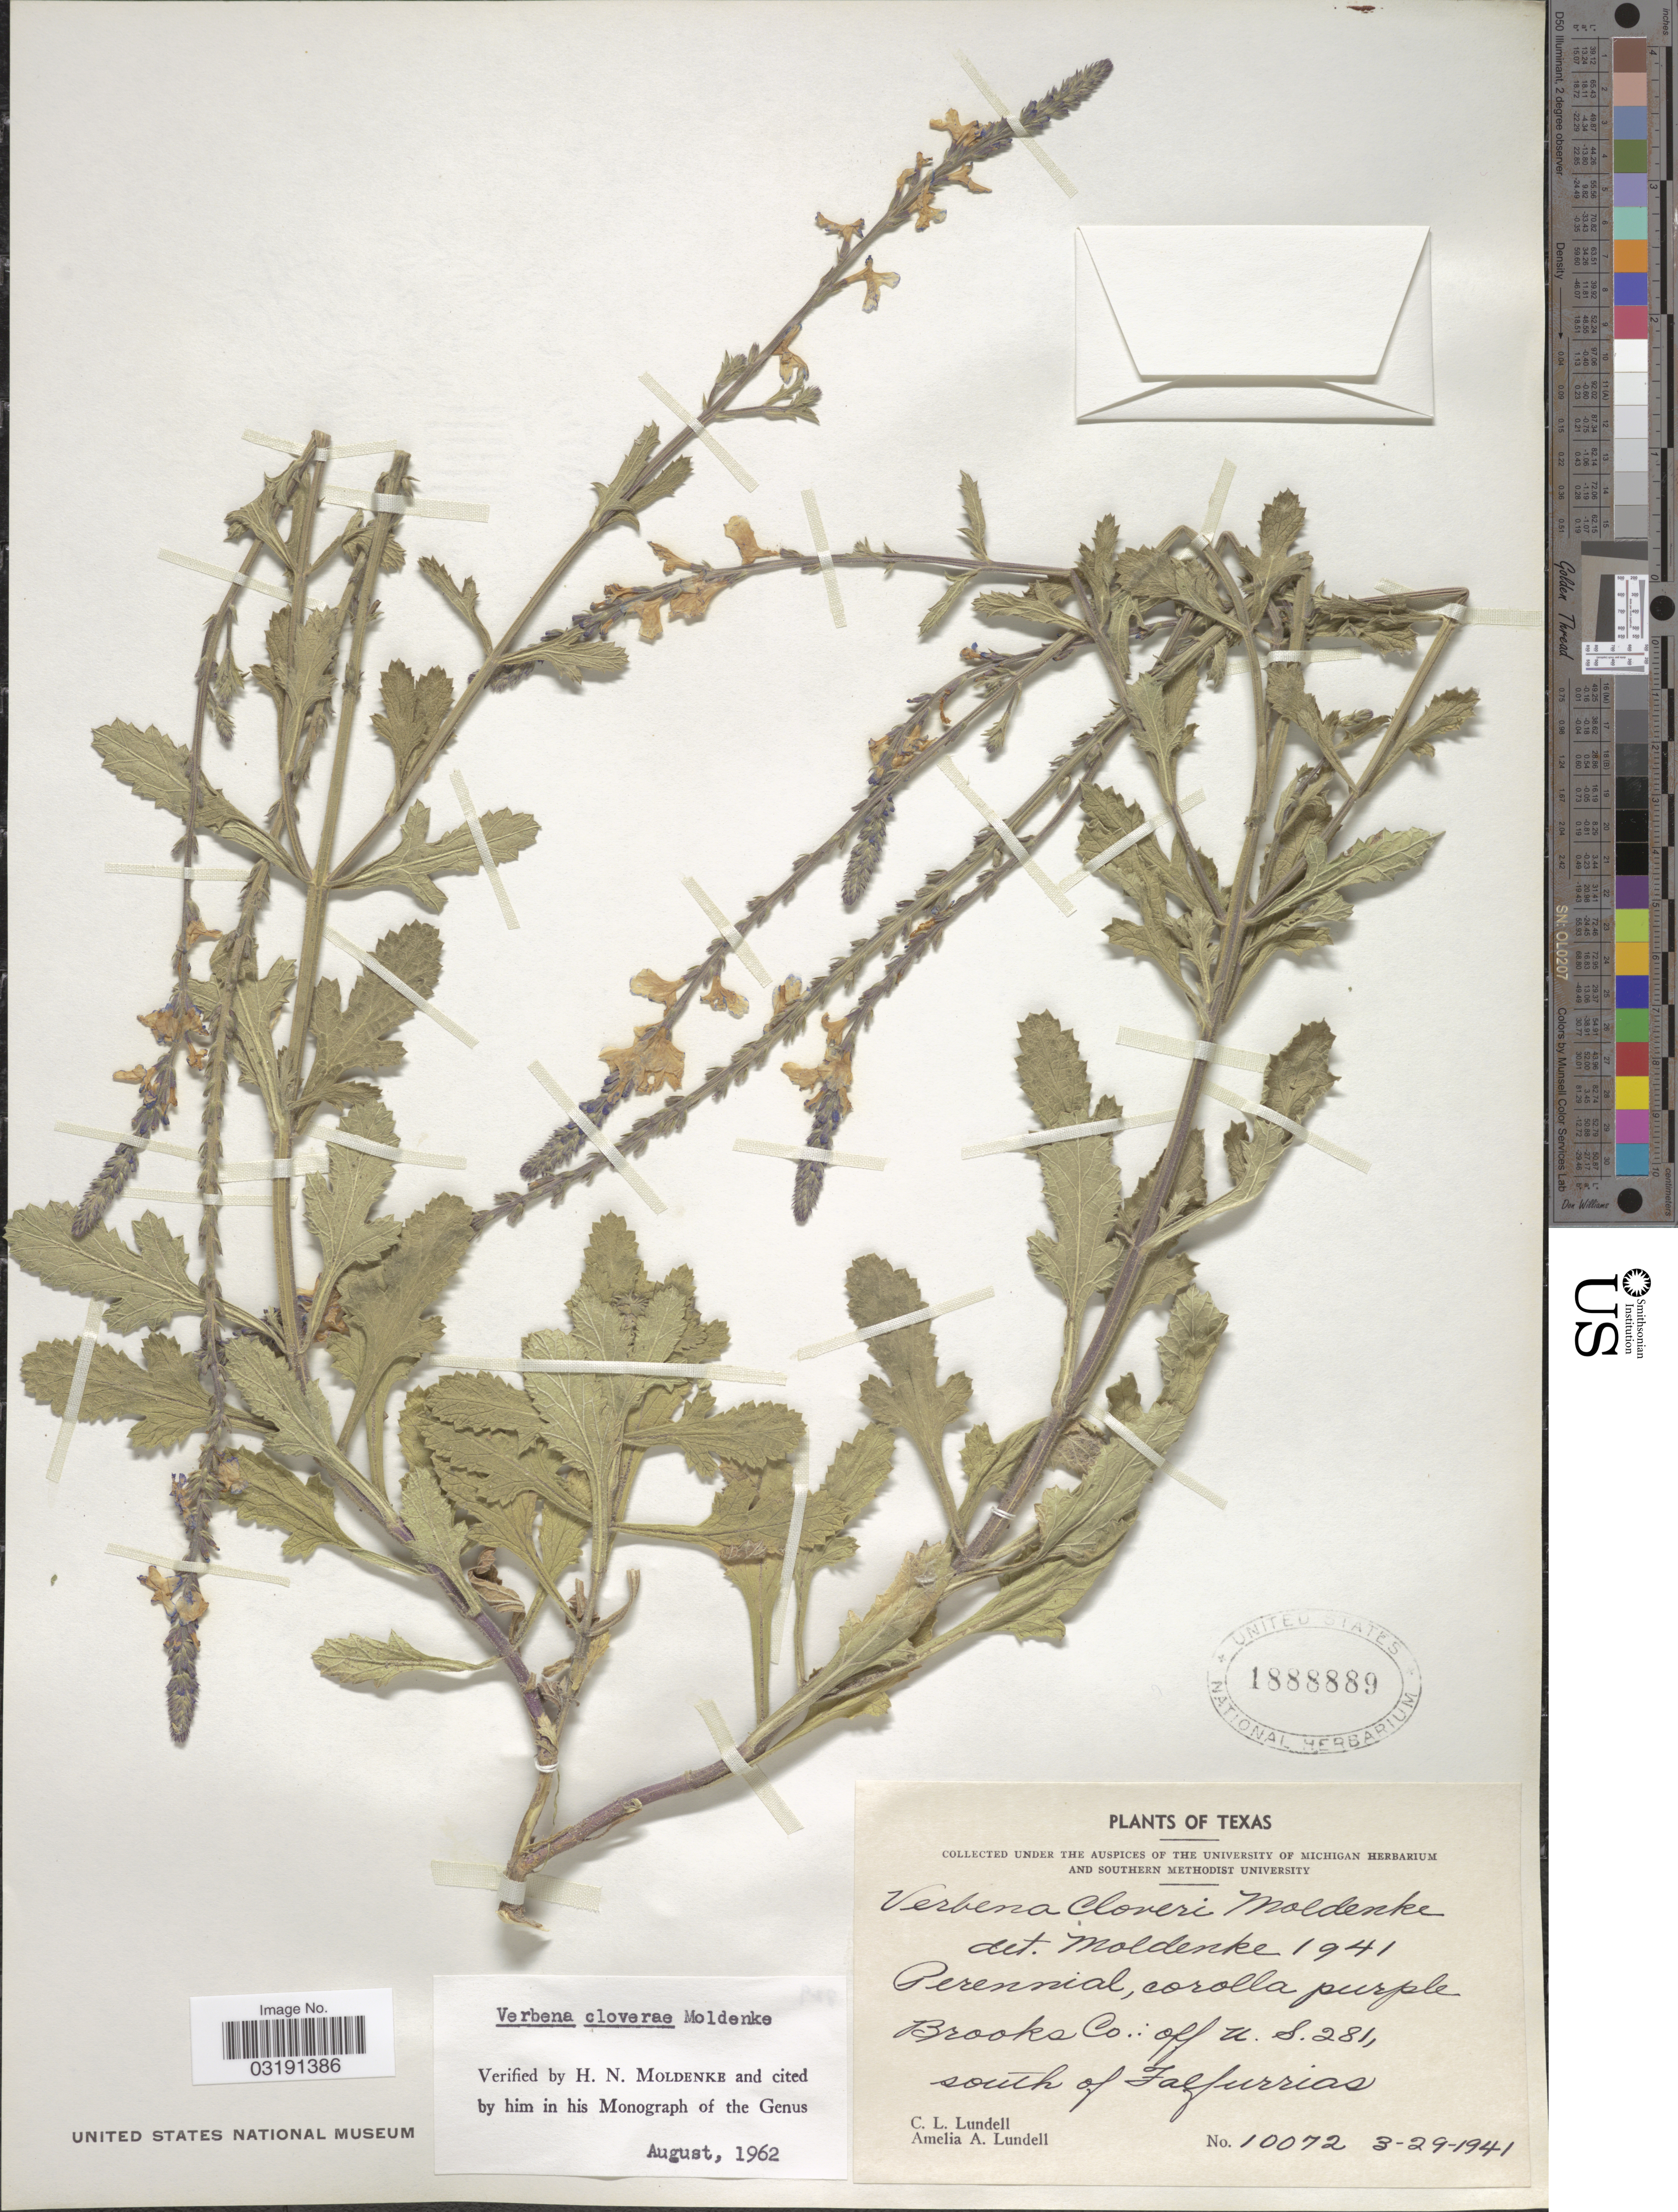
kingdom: Plantae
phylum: Tracheophyta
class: Magnoliopsida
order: Lamiales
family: Verbenaceae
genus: Verbena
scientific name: Verbena cloverae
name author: Moldenke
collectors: C. L. Lundell & A. A. Lundell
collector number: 10072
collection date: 1941-03-29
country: United States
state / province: Texas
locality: Brooks Co.: off U.S. 281, south of Falfurrias.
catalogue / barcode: US 1888889